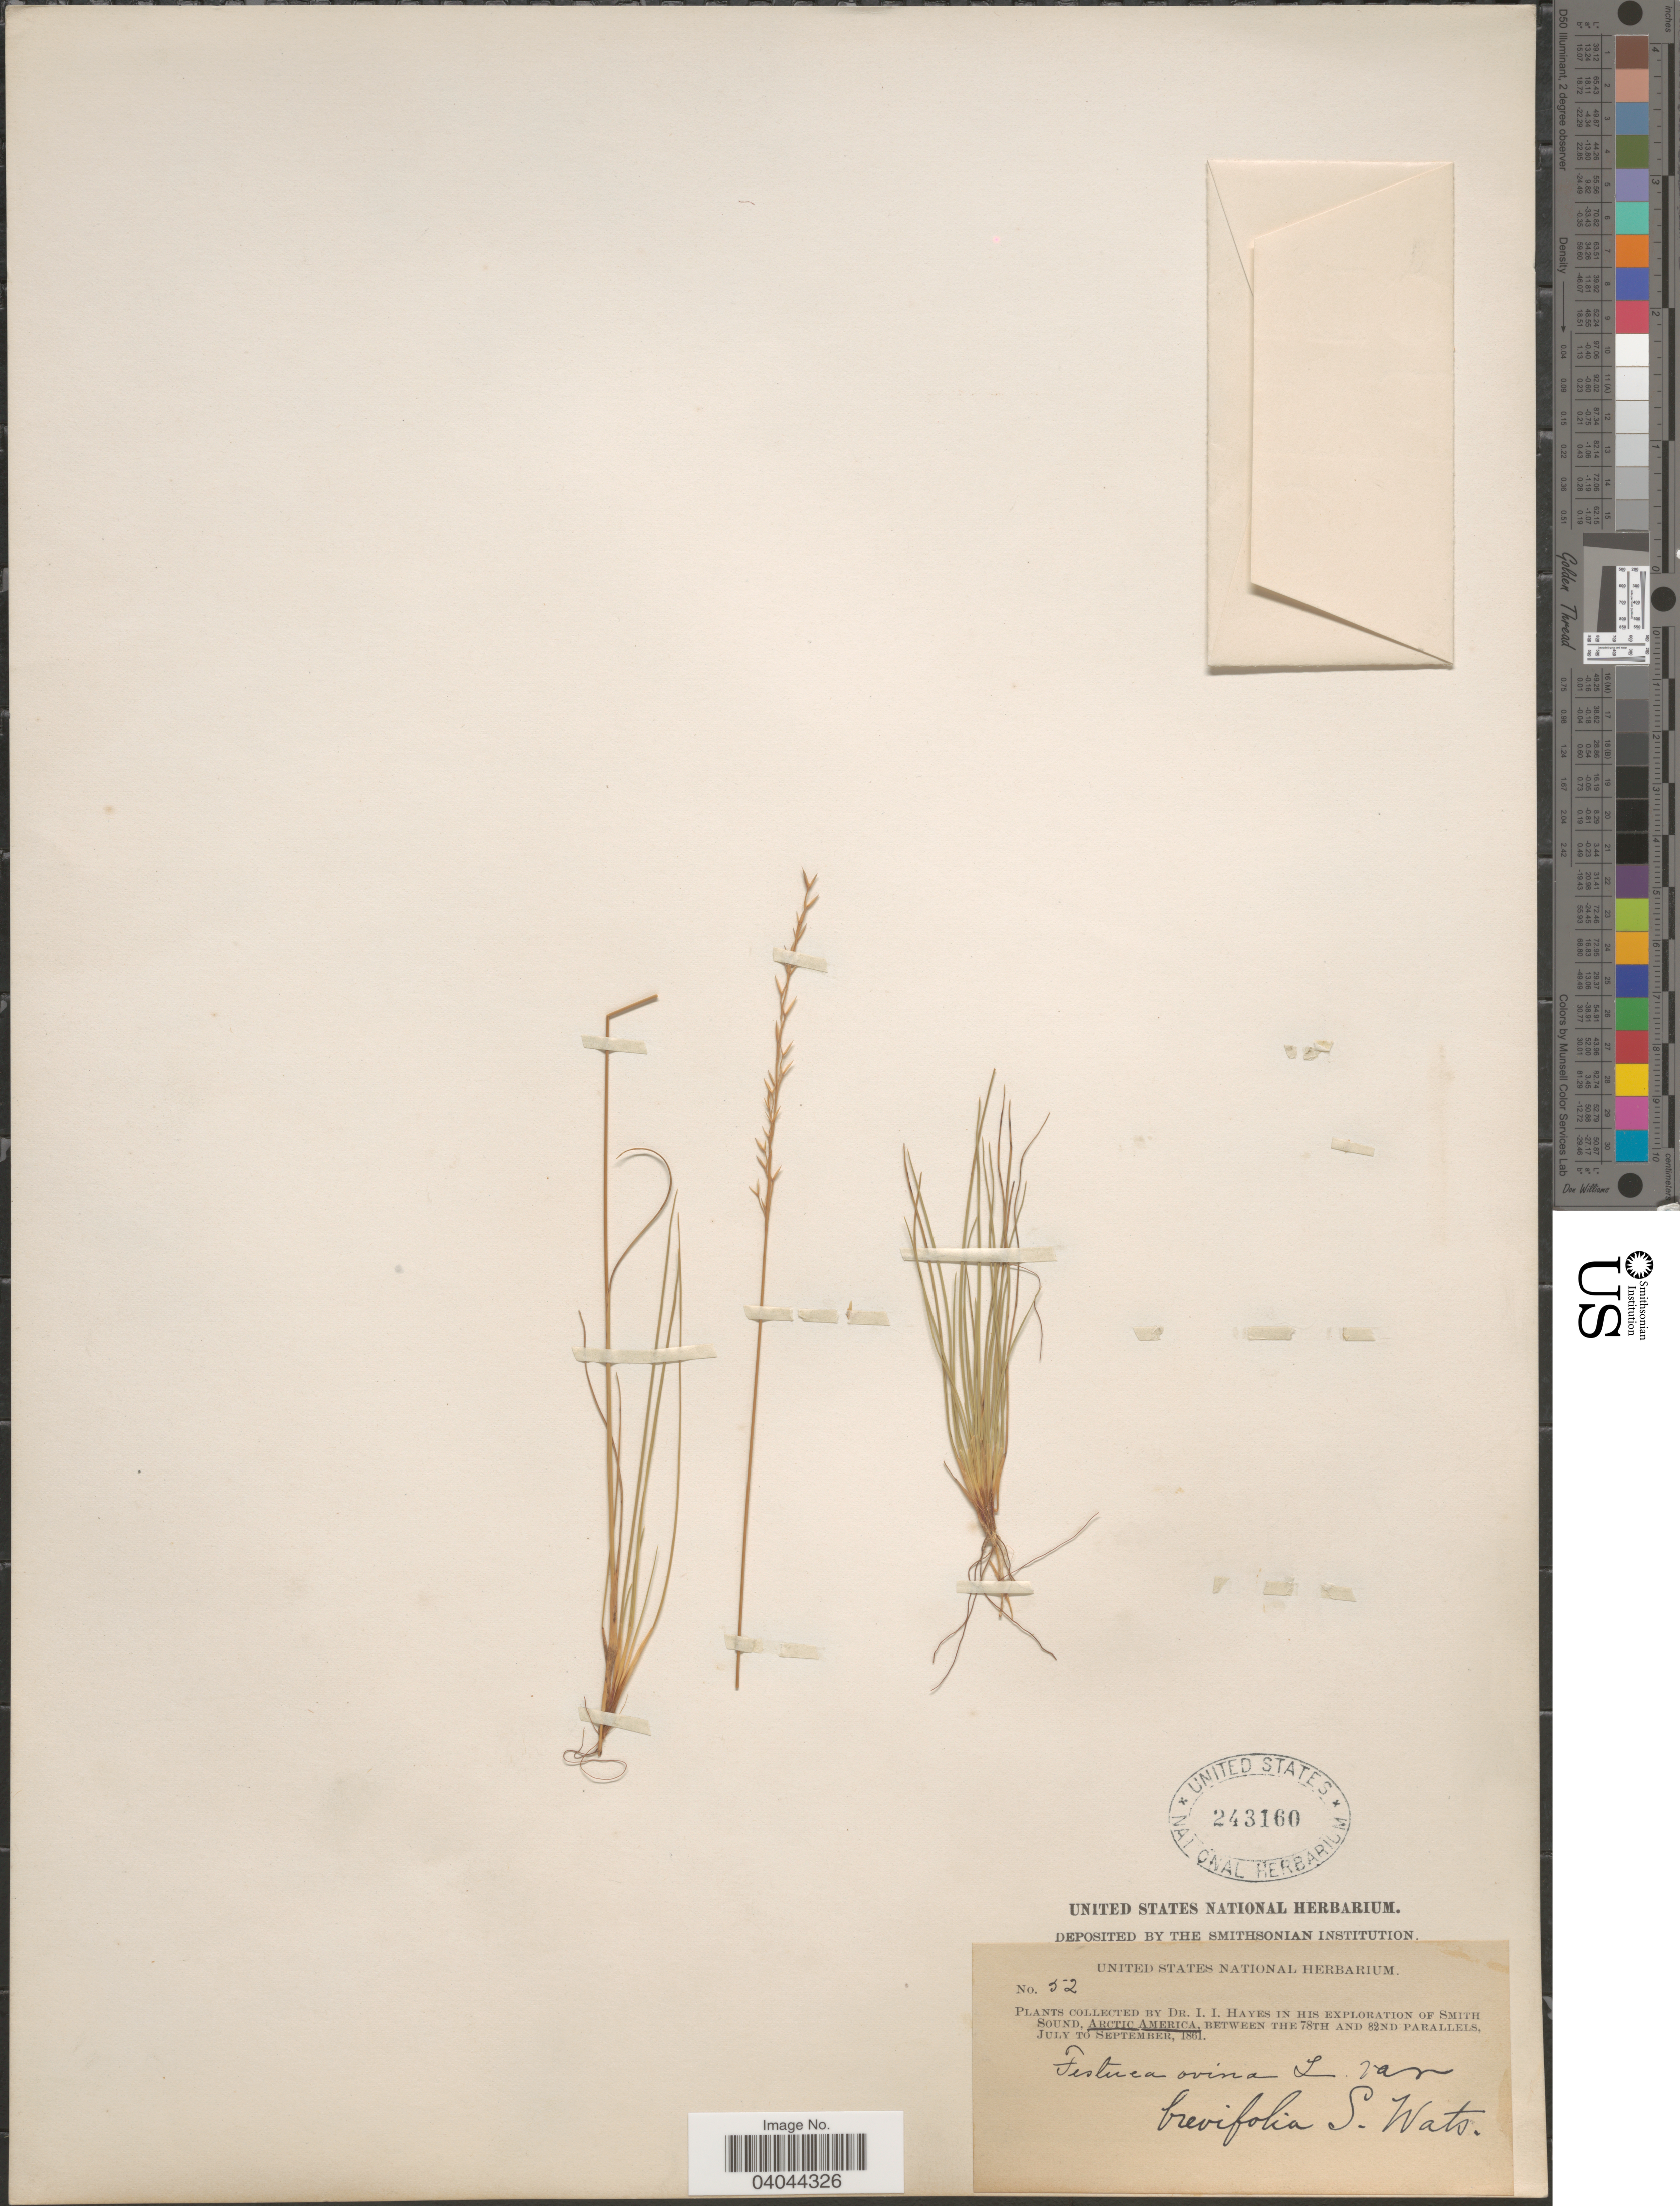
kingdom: Plantae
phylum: Tracheophyta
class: Liliopsida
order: Poales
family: Poaceae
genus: Festuca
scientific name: Festuca ovina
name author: L.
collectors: I. I. Hayes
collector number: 52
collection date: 1861-07/1861-09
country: United States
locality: Arctic America.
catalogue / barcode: US 243160